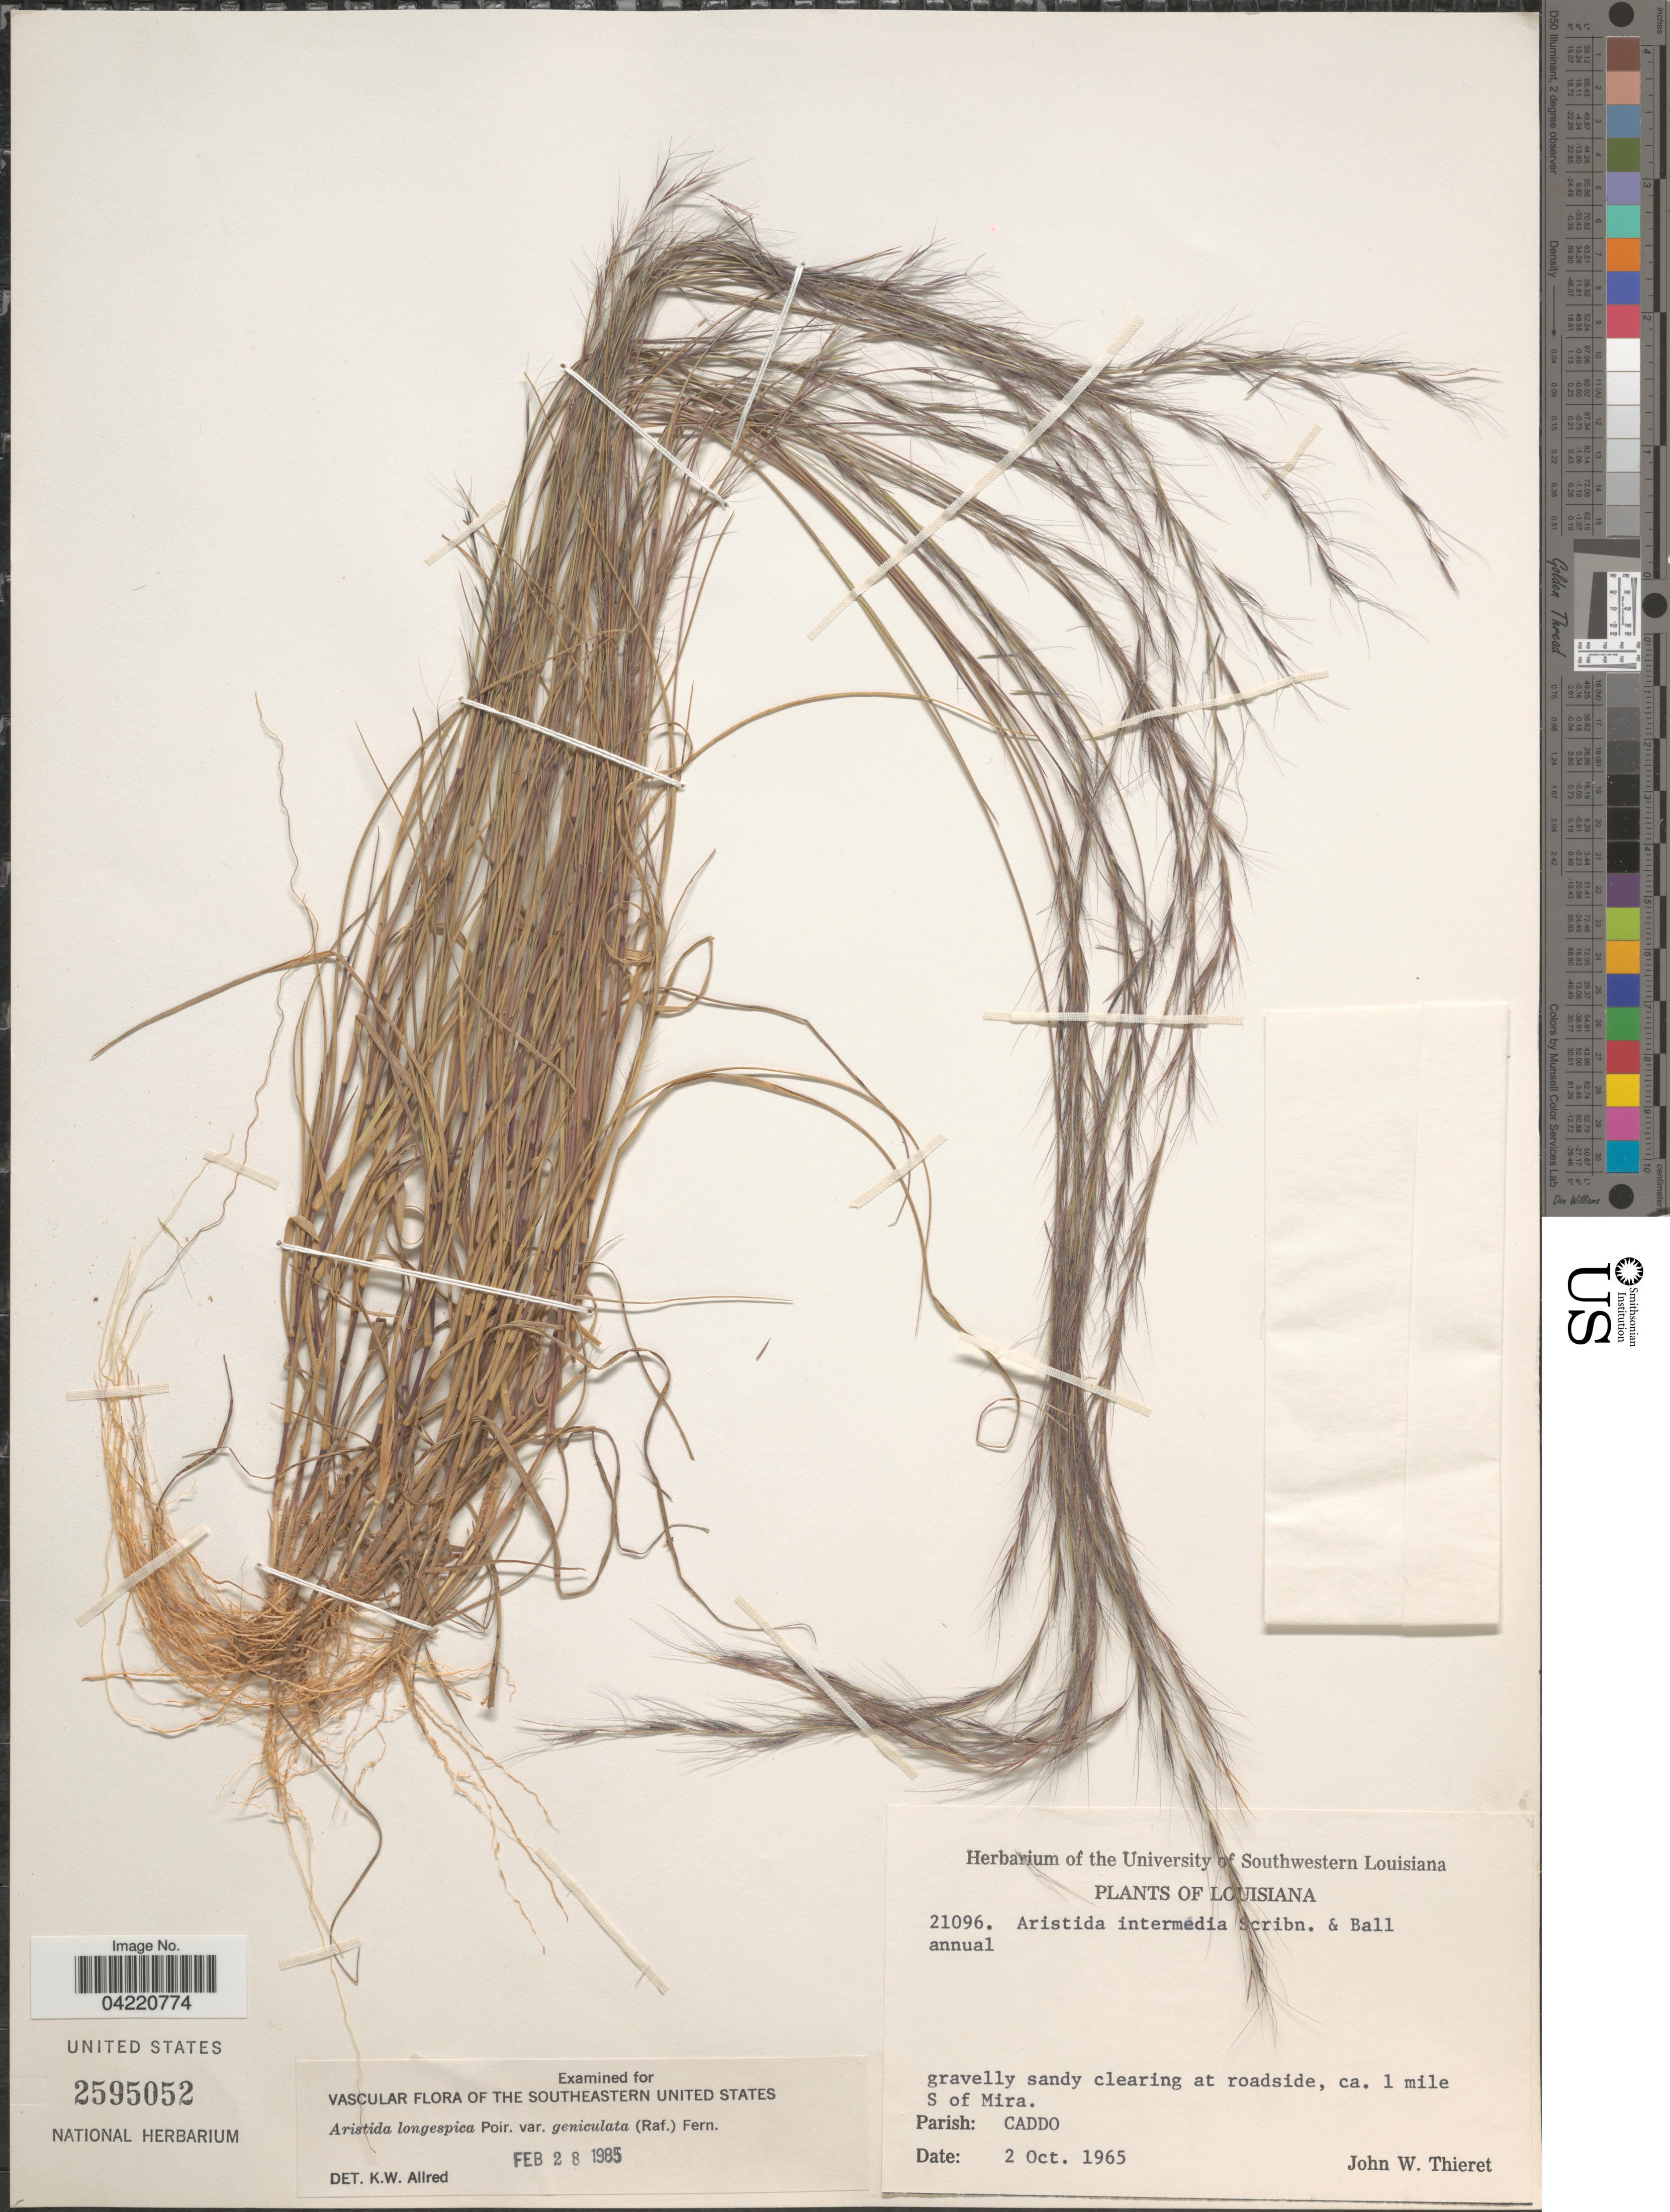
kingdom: Plantae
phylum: Tracheophyta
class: Liliopsida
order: Poales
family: Poaceae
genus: Aristida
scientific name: Aristida longespica var. geniculata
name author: (Raf.) Fernald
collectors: J. W. Thieret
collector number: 21096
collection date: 1965-10-02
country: United States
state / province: Louisiana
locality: Gravelly sandy clearing at roadside, ca. 1 mile S of Mira. Parish: Caddo.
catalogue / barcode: US 2595052